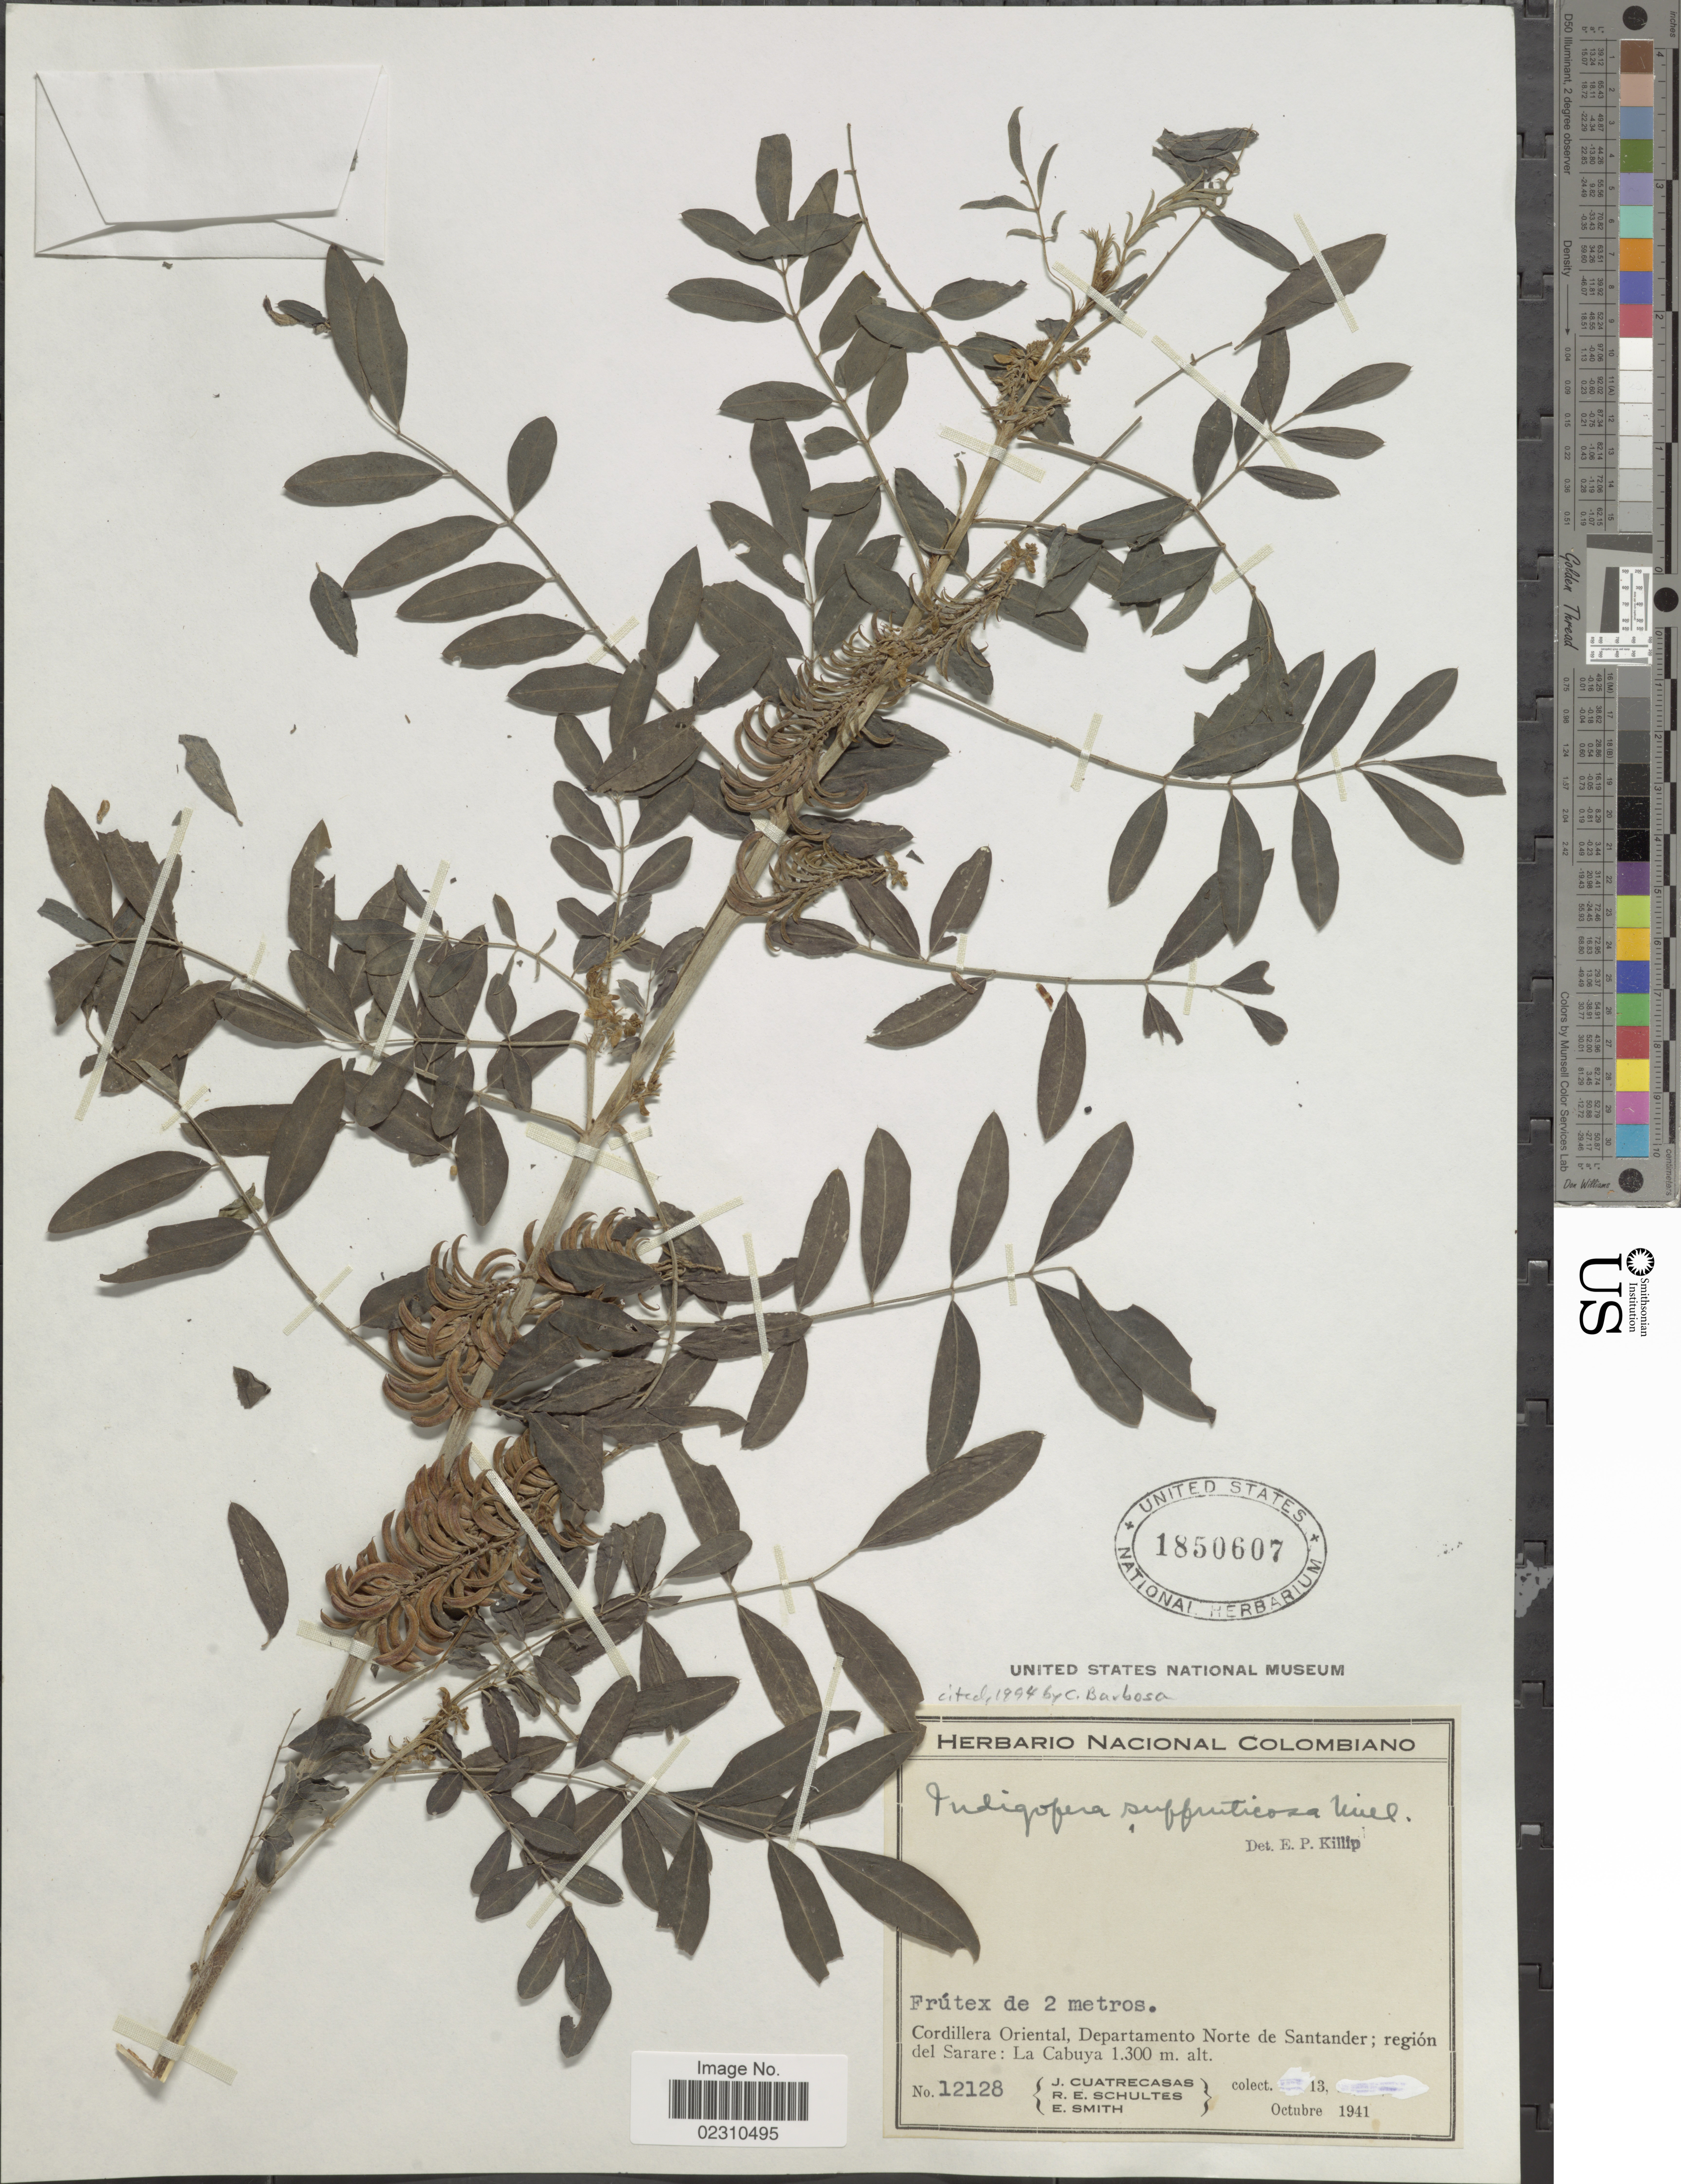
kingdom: Plantae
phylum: Tracheophyta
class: Magnoliopsida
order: Fabales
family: Fabaceae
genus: Indigofera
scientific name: Indigofera suffruticosa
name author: Mill.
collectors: J. Cuatrecasas, R. E. Schultes & E. Smith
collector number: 12128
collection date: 1941-10-13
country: Colombia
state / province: Norte de Santander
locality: Cordillera Oriental, Departamento Norte de Santander; region del Sarare: La Cabuya.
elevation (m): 1300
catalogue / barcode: US 1850607